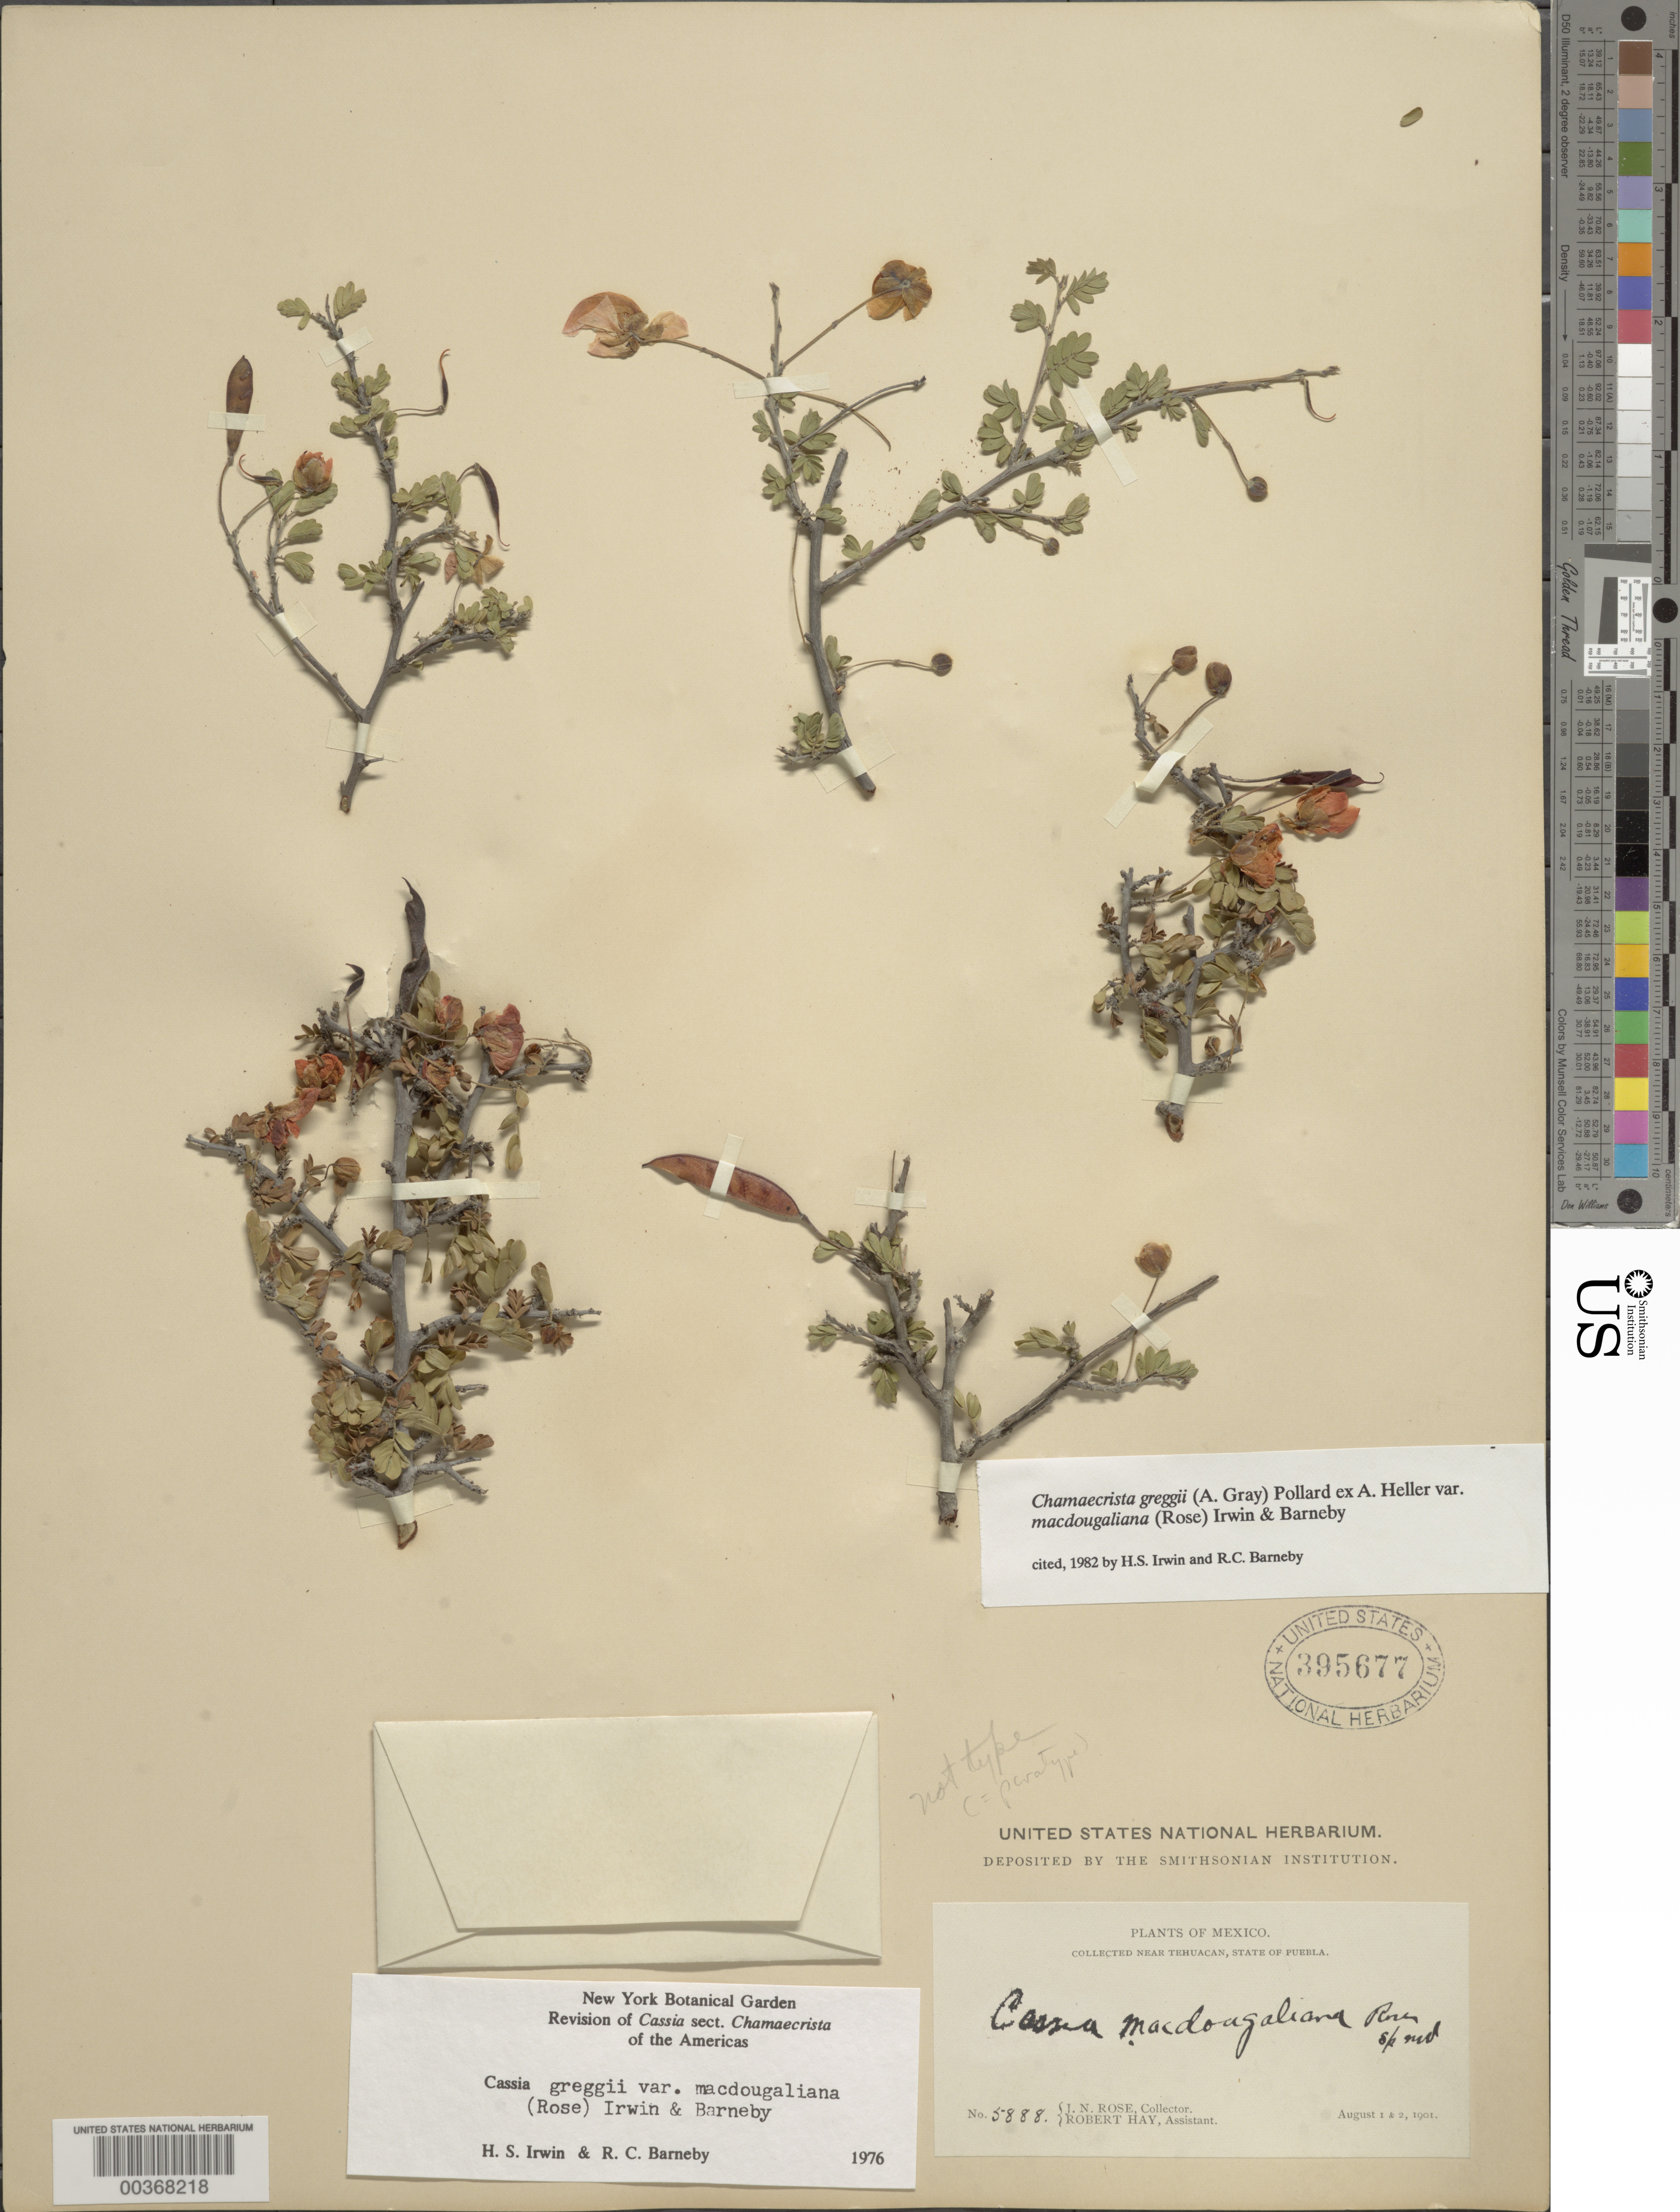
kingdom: Plantae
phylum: Tracheophyta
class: Magnoliopsida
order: Fabales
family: Fabaceae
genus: Chamaecrista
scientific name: Chamaecrista greggii var. macdougaliana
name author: (A. Gray) Pollard ex A. Heller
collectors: J. N. Rose & R. H. Hay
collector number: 5888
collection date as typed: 01 Aug 1901 and 02 Aug 1901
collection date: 1901-08-01,1901-08-02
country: Mexico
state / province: Puebla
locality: Near Tehuacan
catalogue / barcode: US 395677